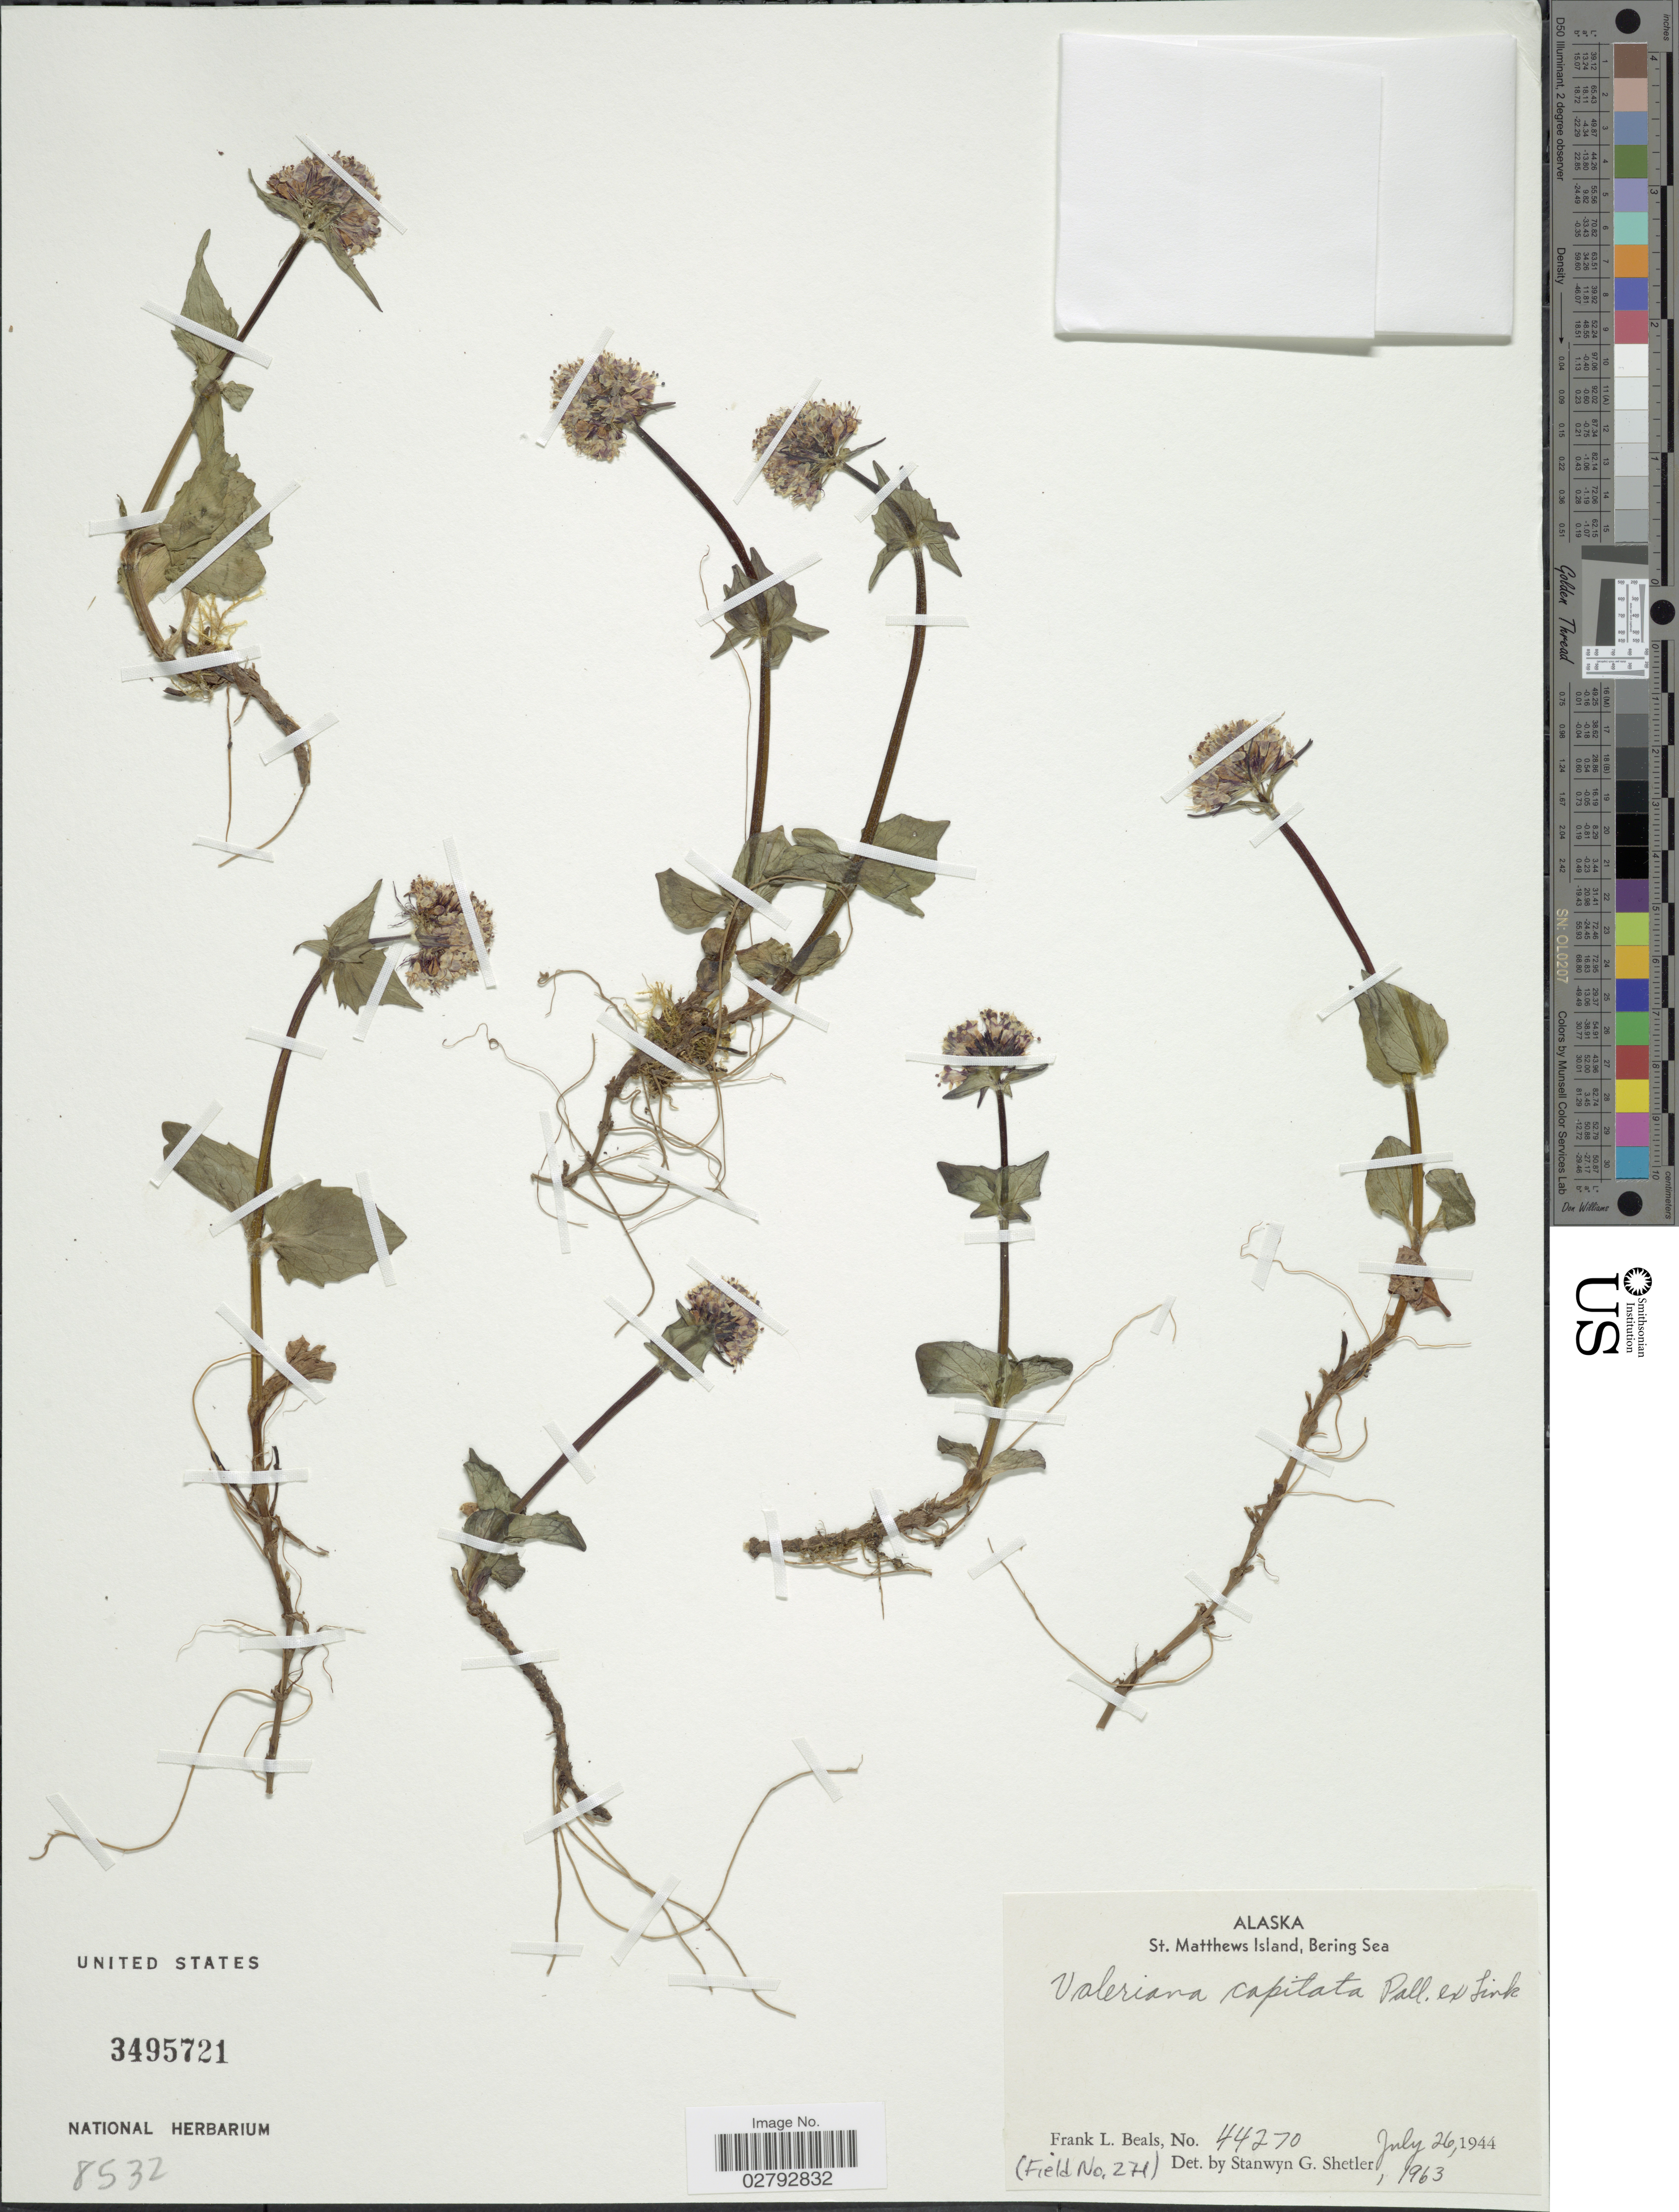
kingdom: Plantae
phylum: Tracheophyta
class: Magnoliopsida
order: Dipsacales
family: Caprifoliaceae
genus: Valeriana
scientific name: Valeriana capitata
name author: Link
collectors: F. Beals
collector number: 44270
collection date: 1944-07-26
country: United States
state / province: Alaska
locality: St. Matthews Island, Bering Sea.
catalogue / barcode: US 3495721